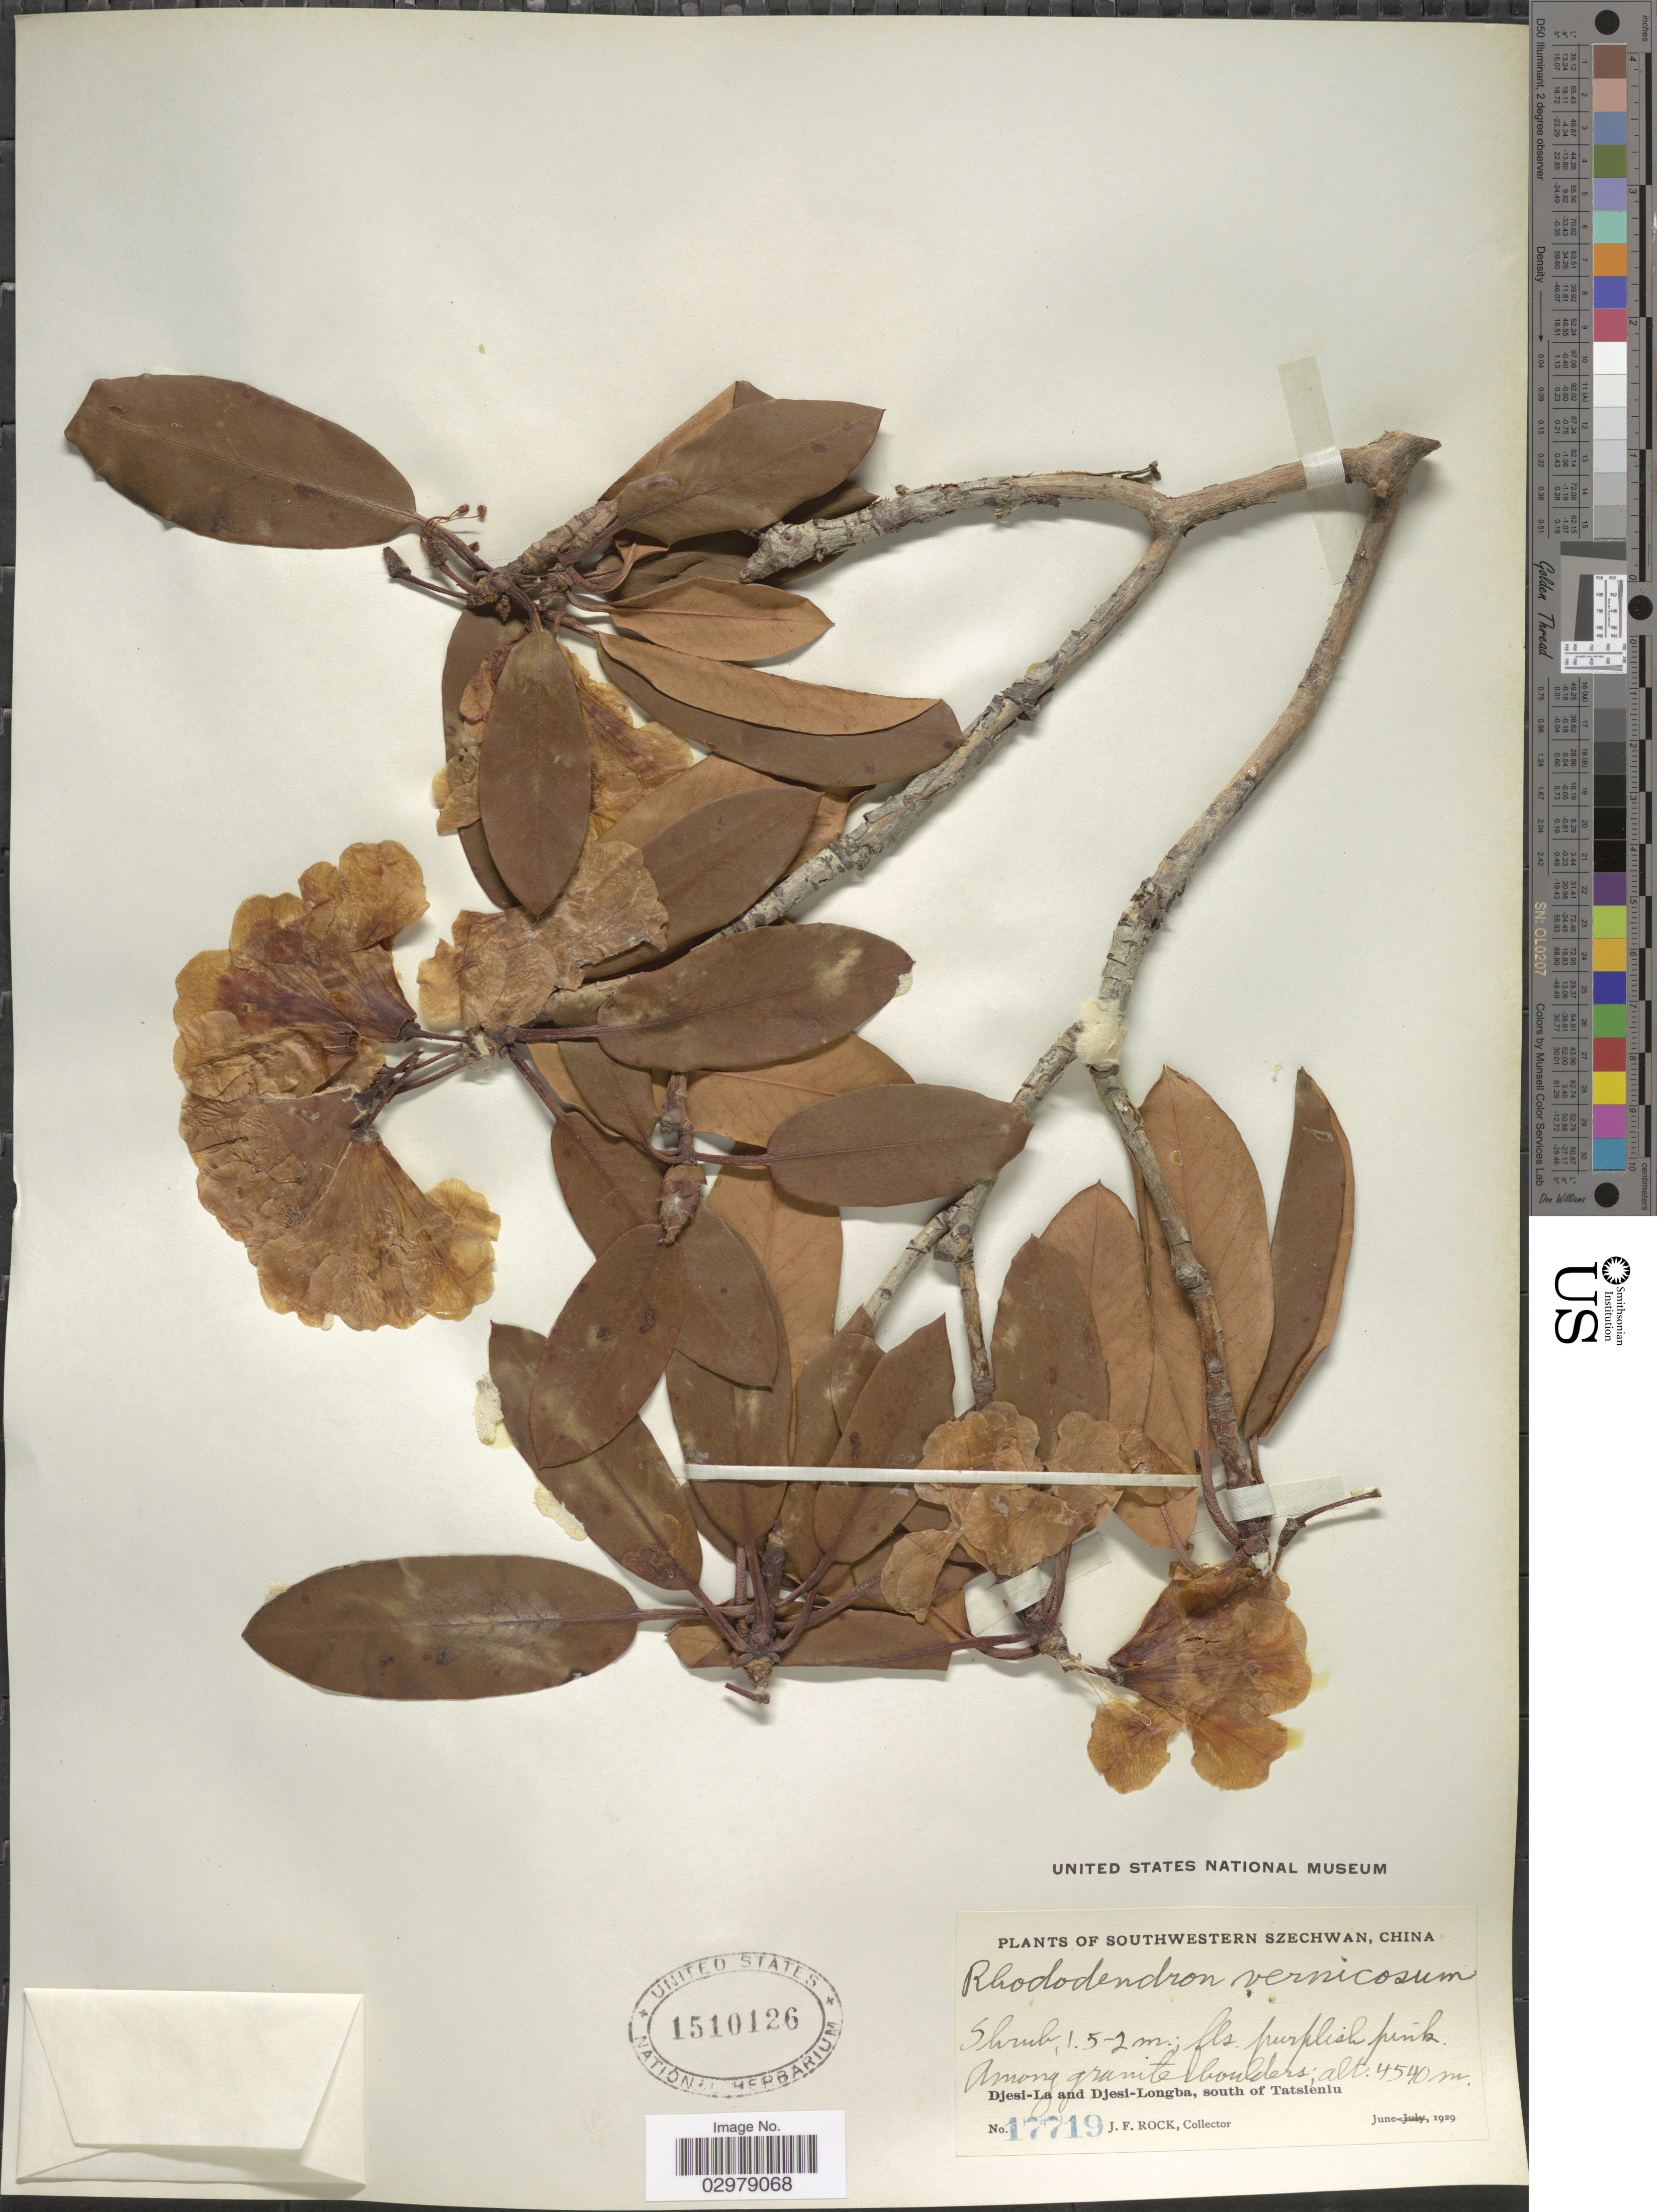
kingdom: Plantae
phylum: Tracheophyta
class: Magnoliopsida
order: Ericales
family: Ericaceae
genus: Rhododendron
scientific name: Rhododendron vernicosum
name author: Franch.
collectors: J. Rock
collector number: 17719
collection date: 1929-06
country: China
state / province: Sichuan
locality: Southwestern Szechwan. Djesi-La and Djesi-Longba, south of Tatsienlu.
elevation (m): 4540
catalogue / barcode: US 1510126